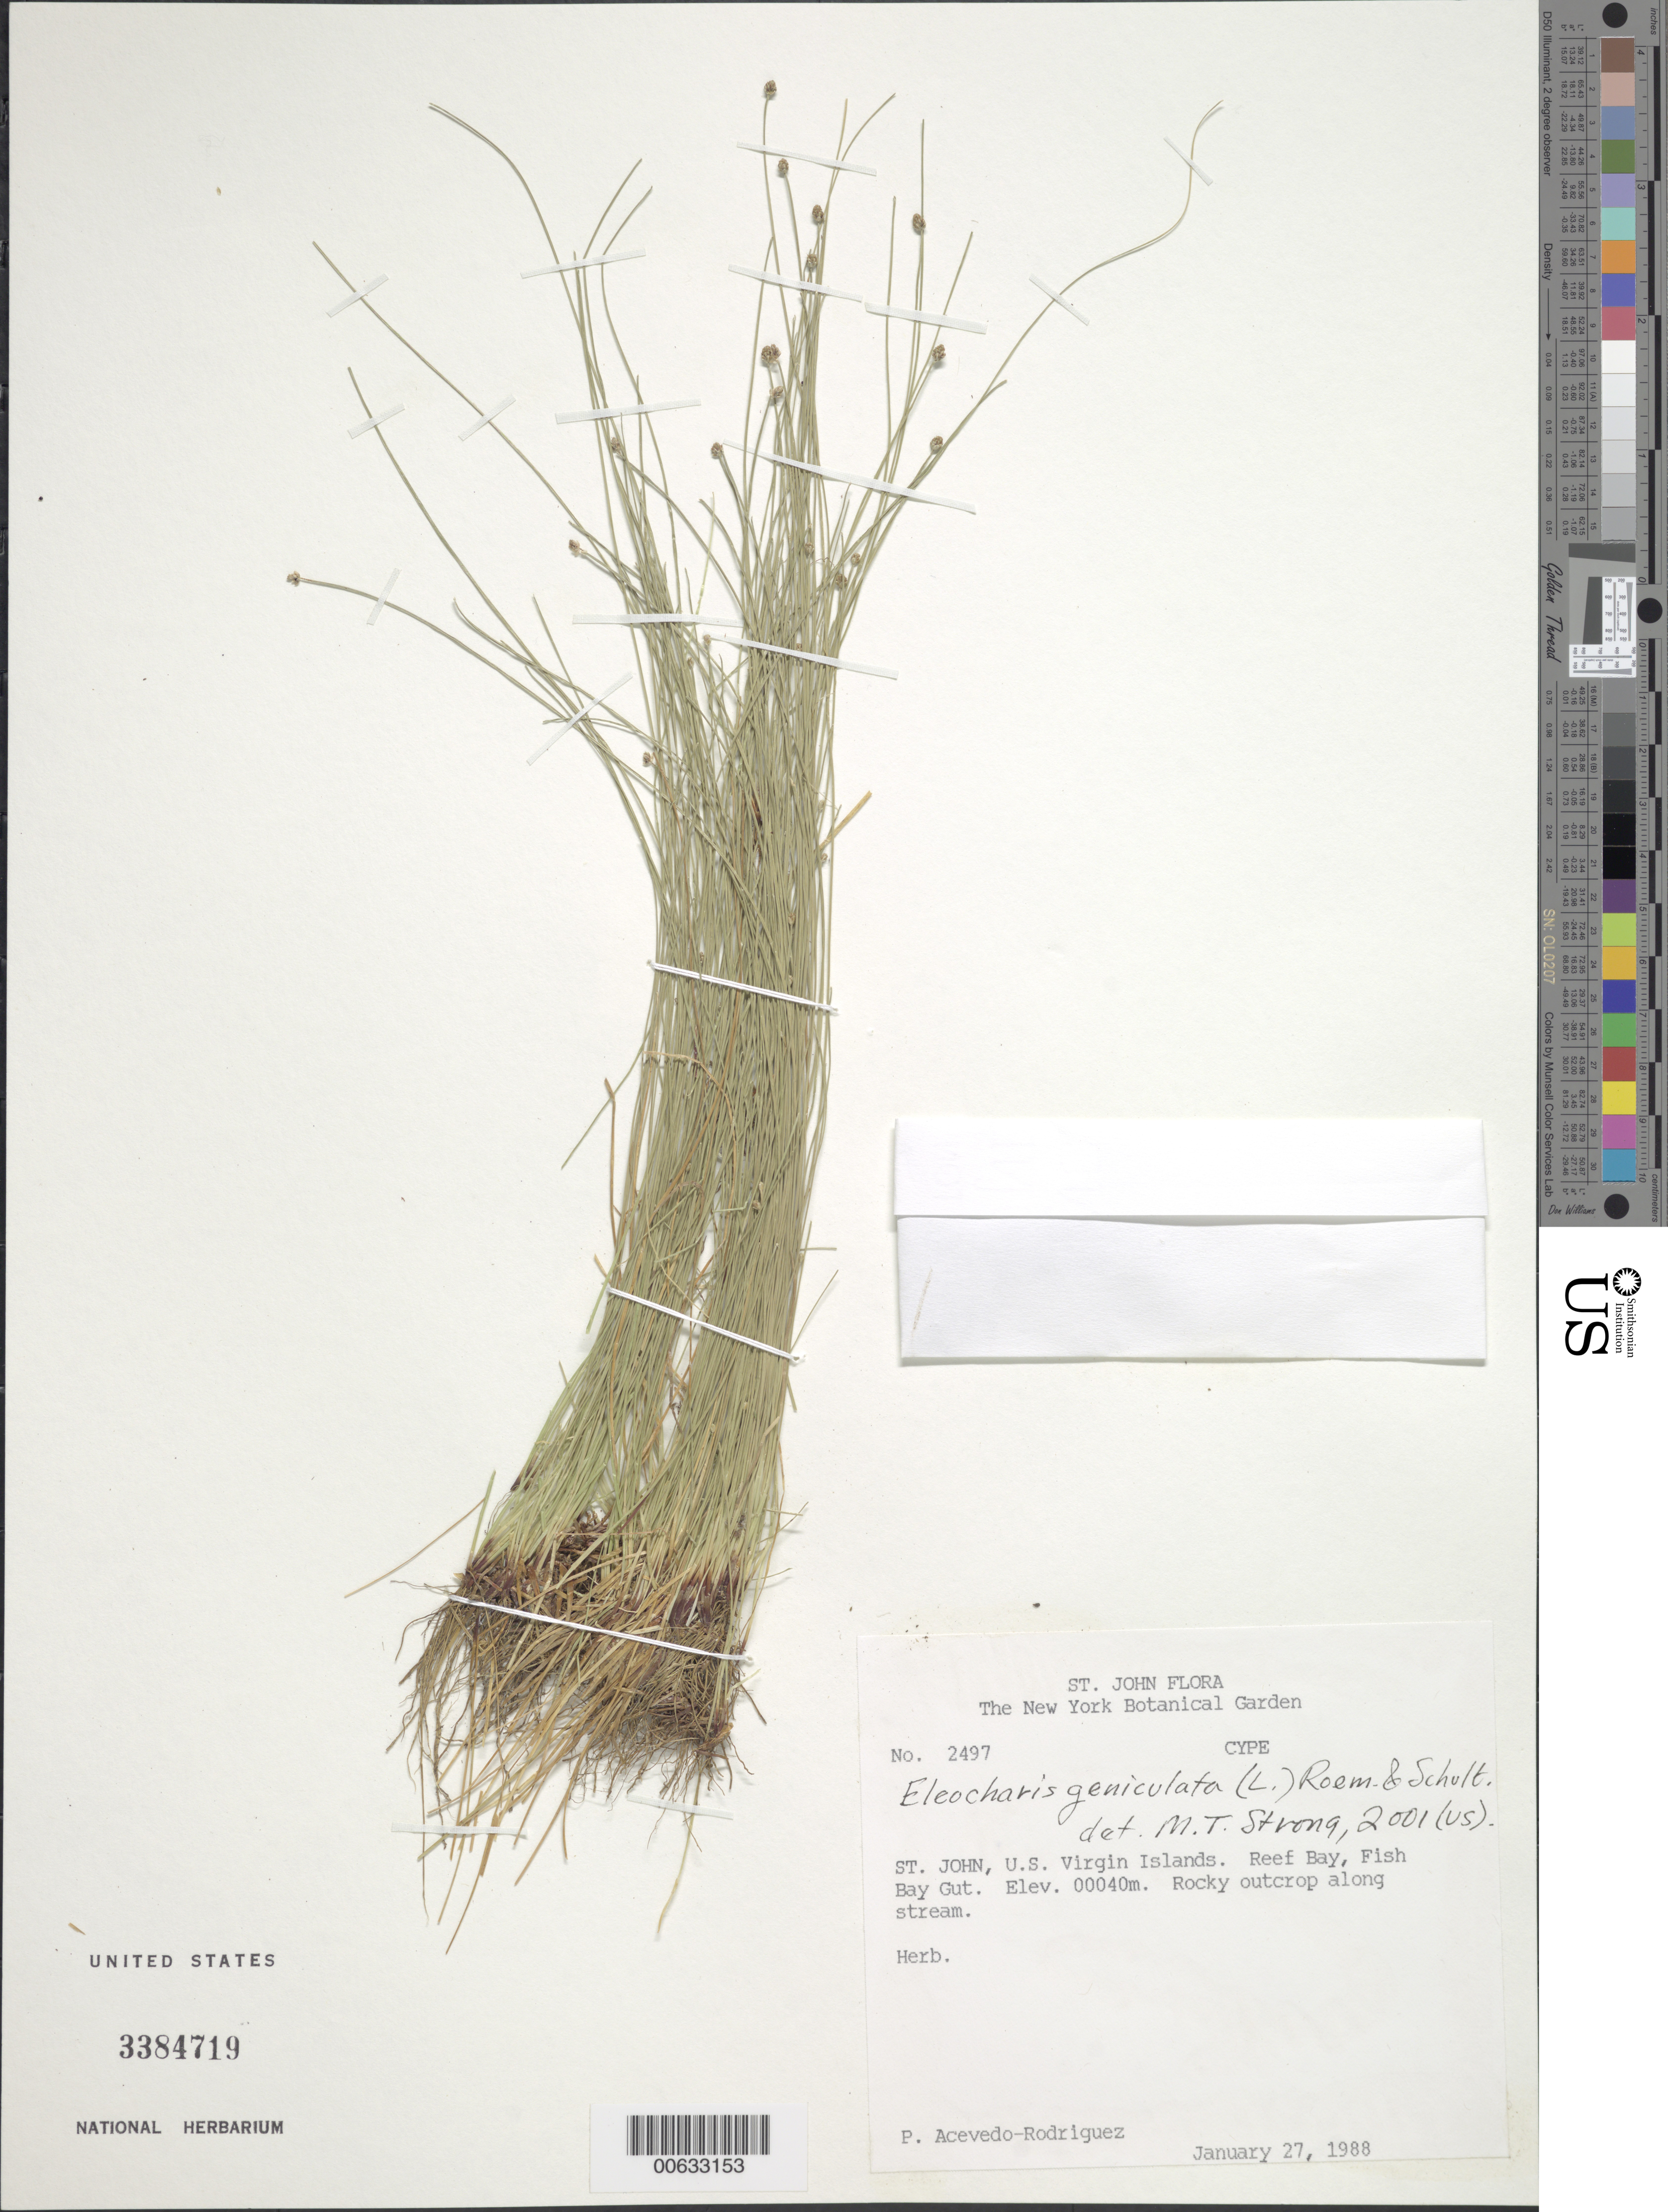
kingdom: Plantae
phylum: Tracheophyta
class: Liliopsida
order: Poales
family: Cyperaceae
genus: Eleocharis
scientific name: Eleocharis geniculata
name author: (L.) Roem. & Schult.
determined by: Strong, M. T., (US), Smithsonian Institution - National Museum of Natural History (UNITED STATES)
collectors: P. Acevedo-Rodr.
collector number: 2497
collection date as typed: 27 Jan 1988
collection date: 1988-01-27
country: U.S. Virgin Islands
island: St. John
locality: Reef Bay Quarter; along Fish Bay Gut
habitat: Rocky outcrop along stream.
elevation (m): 40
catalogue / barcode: US 3384719